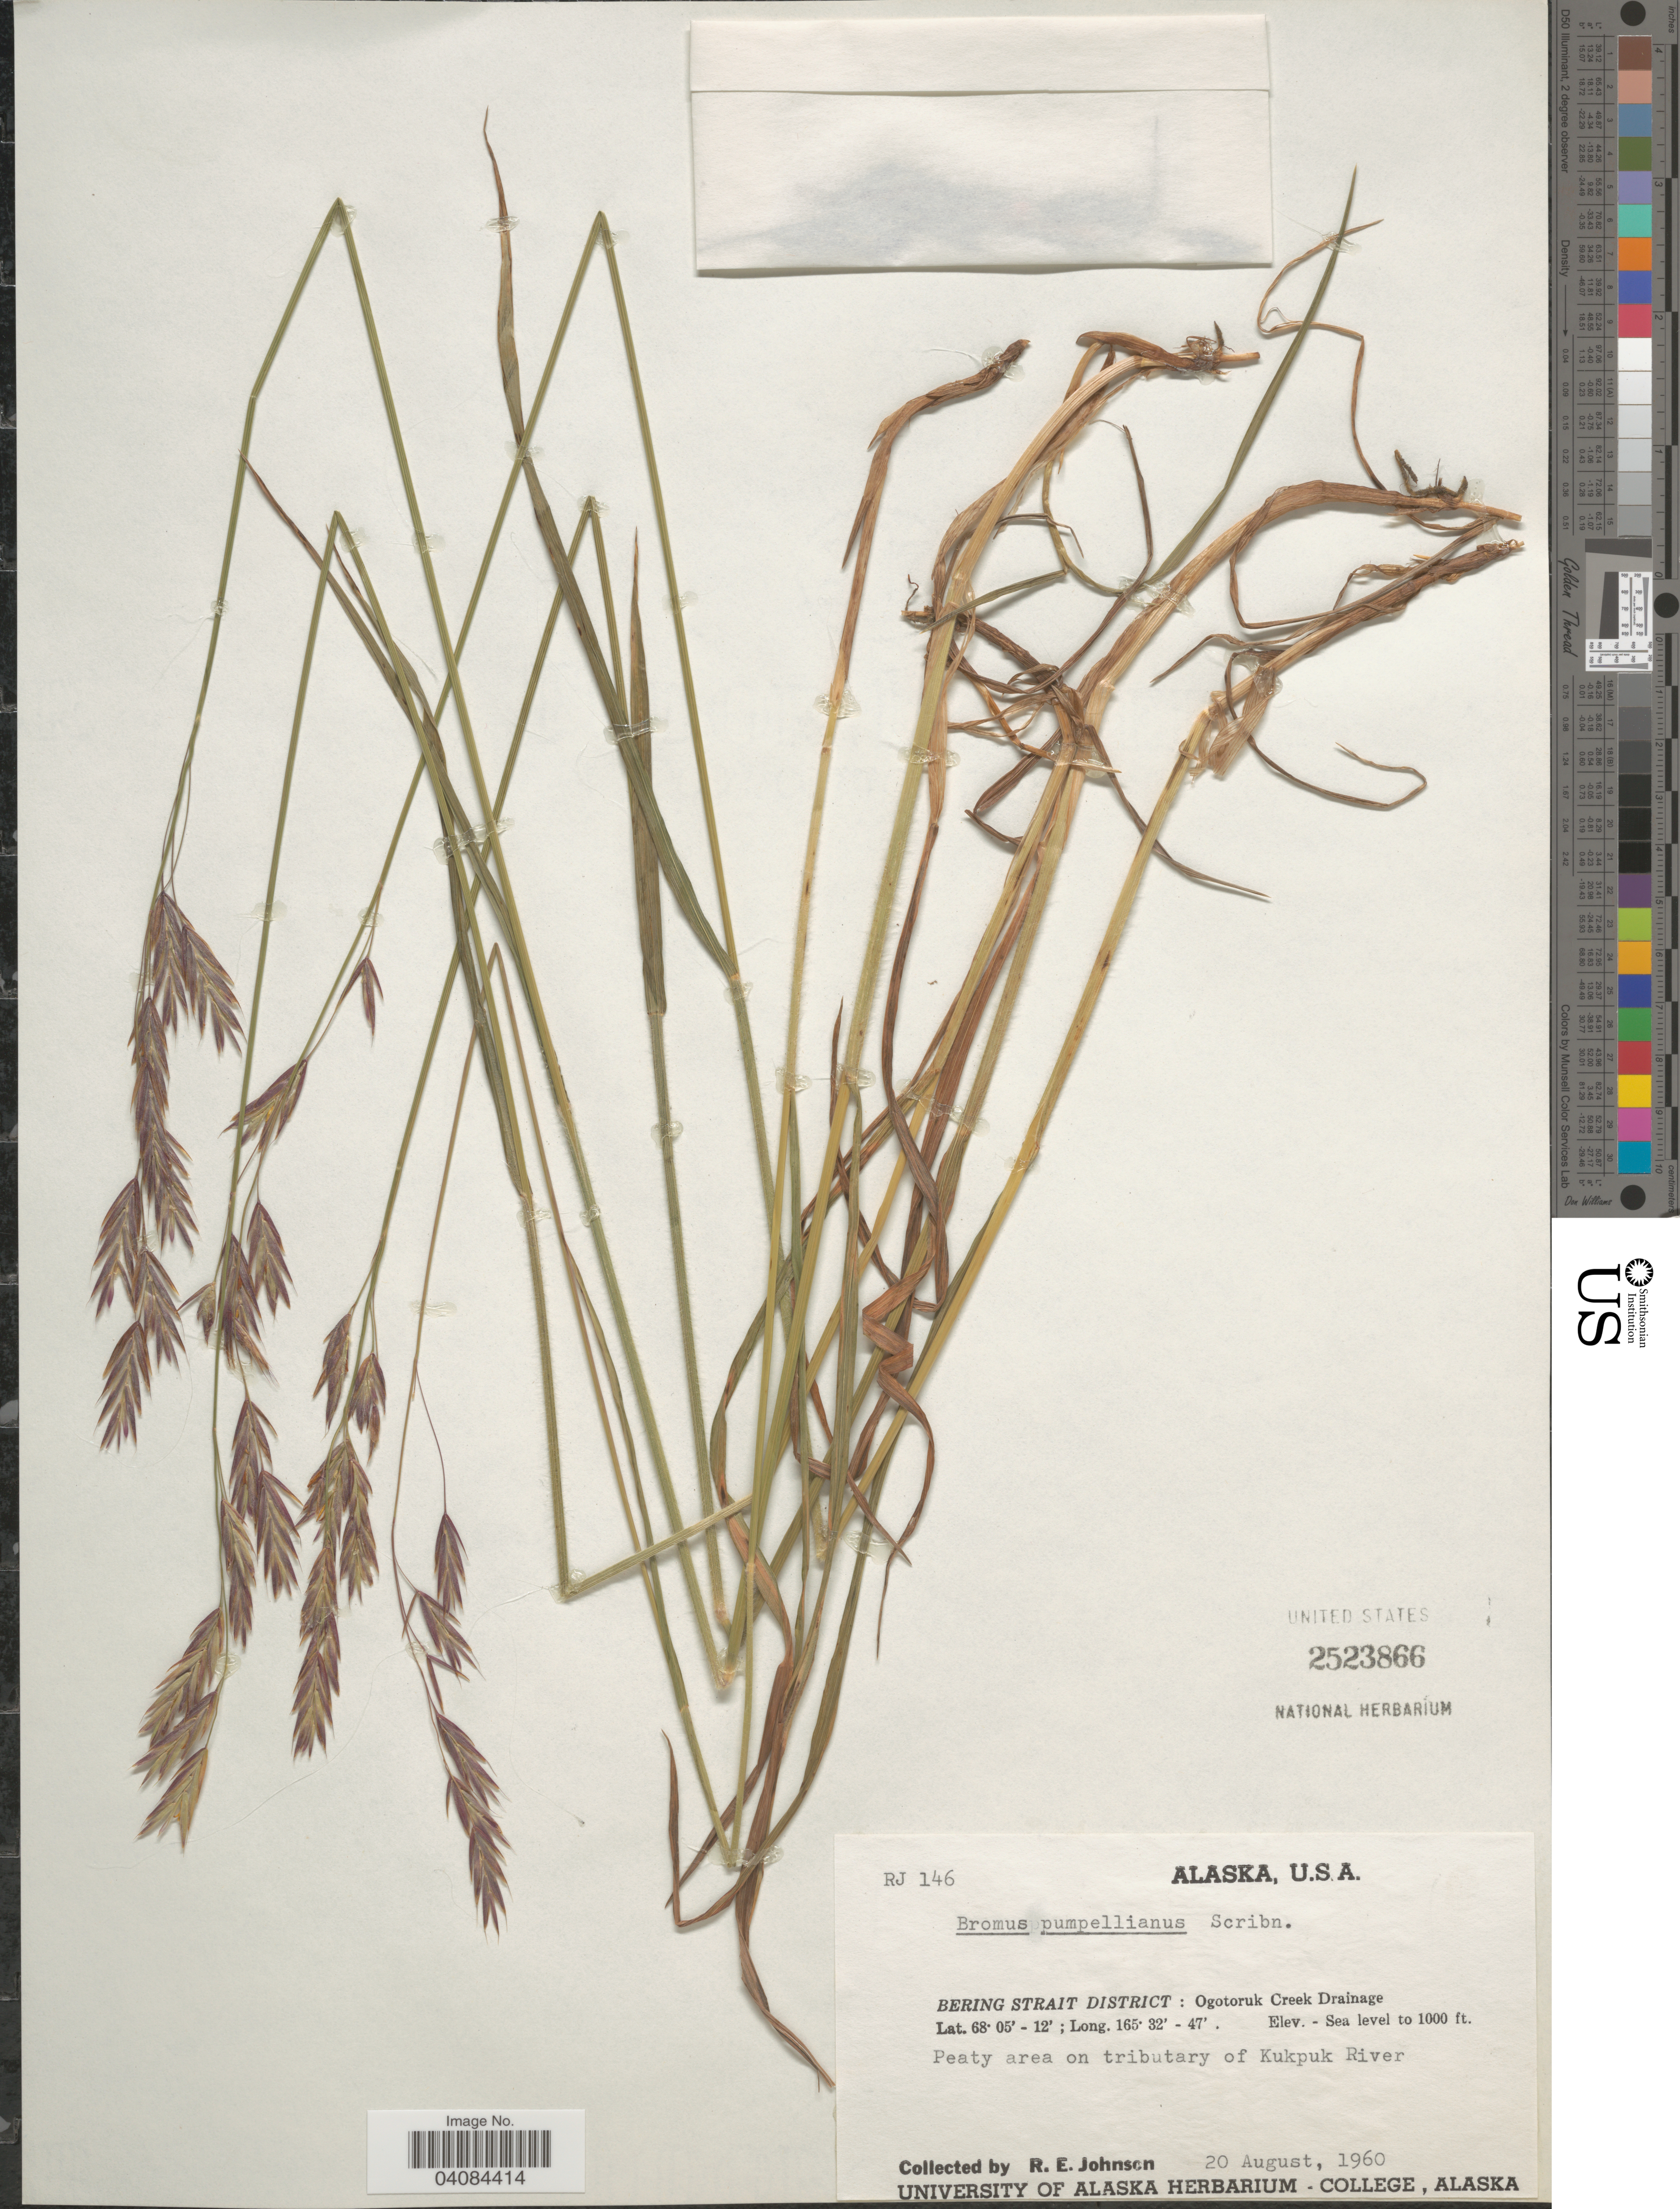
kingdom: Plantae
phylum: Tracheophyta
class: Liliopsida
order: Poales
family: Poaceae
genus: Bromus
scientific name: Bromus pumpellianus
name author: Scribn.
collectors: R. Johnson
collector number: RJ146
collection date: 1960-08-20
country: United States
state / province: Alaska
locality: Bering Strait District: Vicinity of Ogotoruk Creek Drainage. Peaty area on tributary of Kukpuk River.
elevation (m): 0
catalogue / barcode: US 2523866